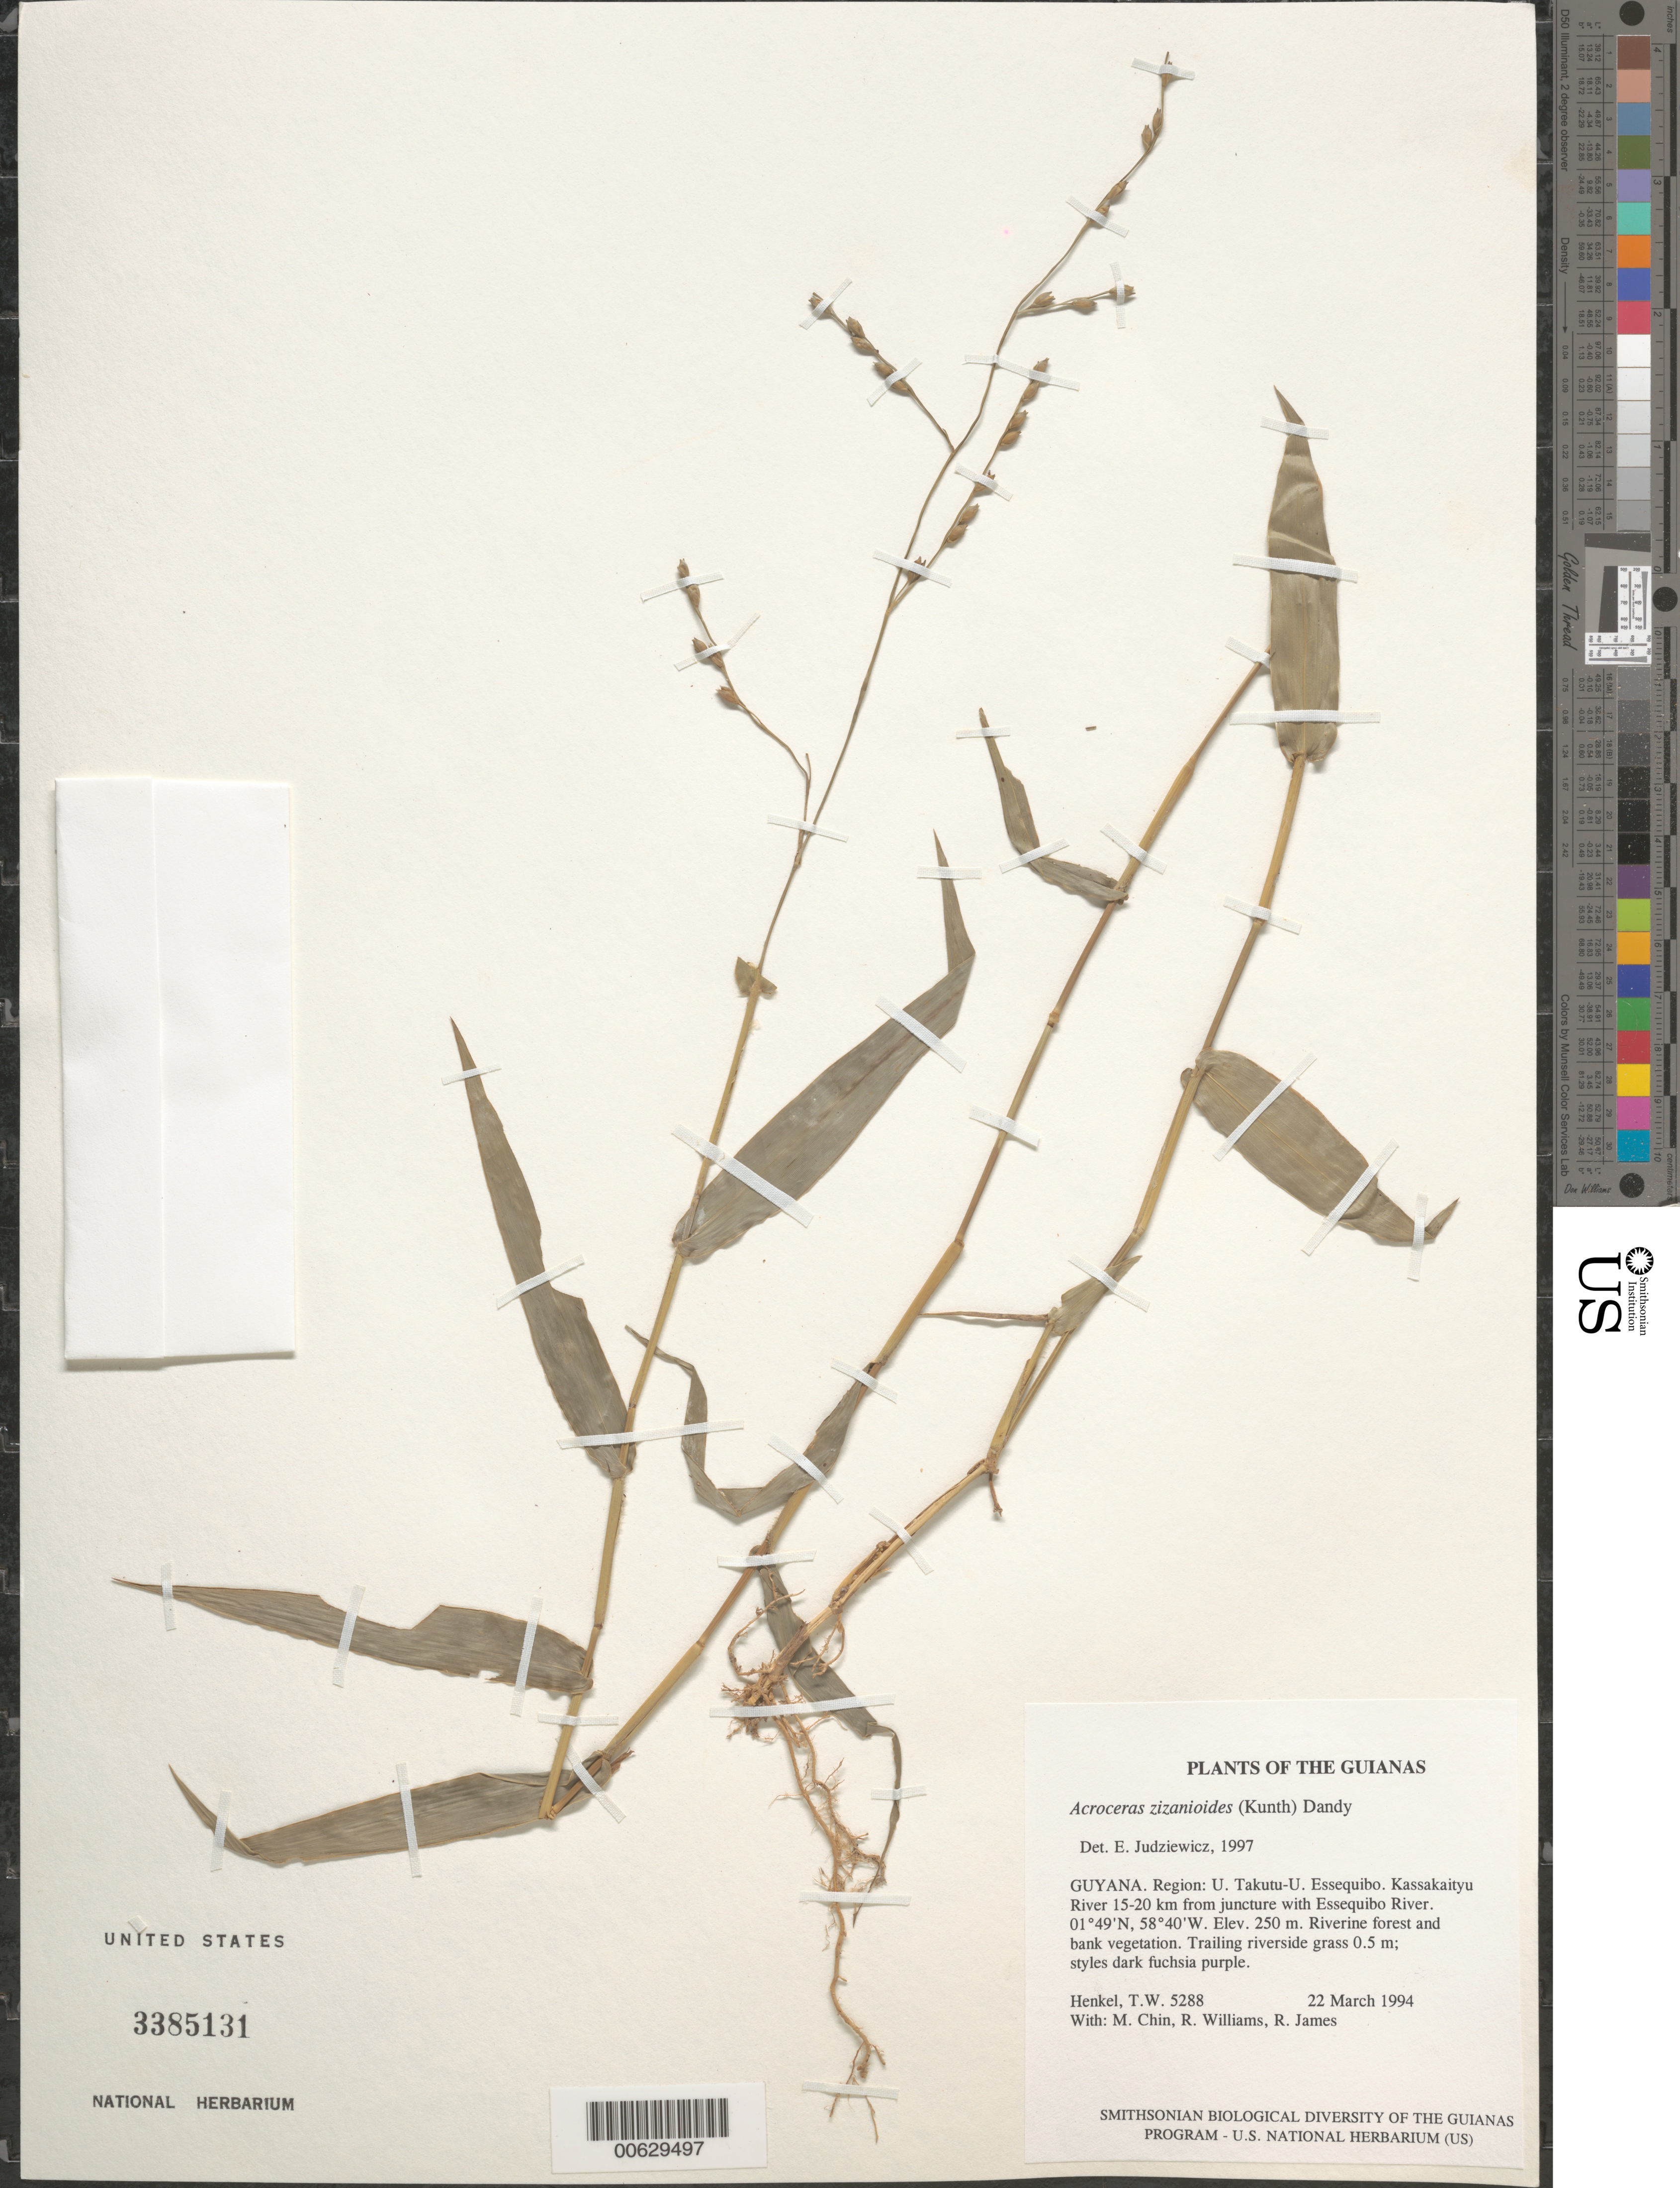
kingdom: Plantae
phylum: Tracheophyta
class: Liliopsida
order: Poales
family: Poaceae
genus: Acroceras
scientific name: Acroceras zizanioides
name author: (Kunth) Dandy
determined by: Judziewicz, E. J.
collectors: T. Henkel, M. Chin, R. Williams & R. James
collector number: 5288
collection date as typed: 22 March 1994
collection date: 1994-03-22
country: Guyana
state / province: U. Takutu-U. Essequibo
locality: Kassakaityu River 15-20 km from juncture with Essequibo River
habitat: Riverine forest and bank vegetation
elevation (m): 250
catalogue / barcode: US 3385131